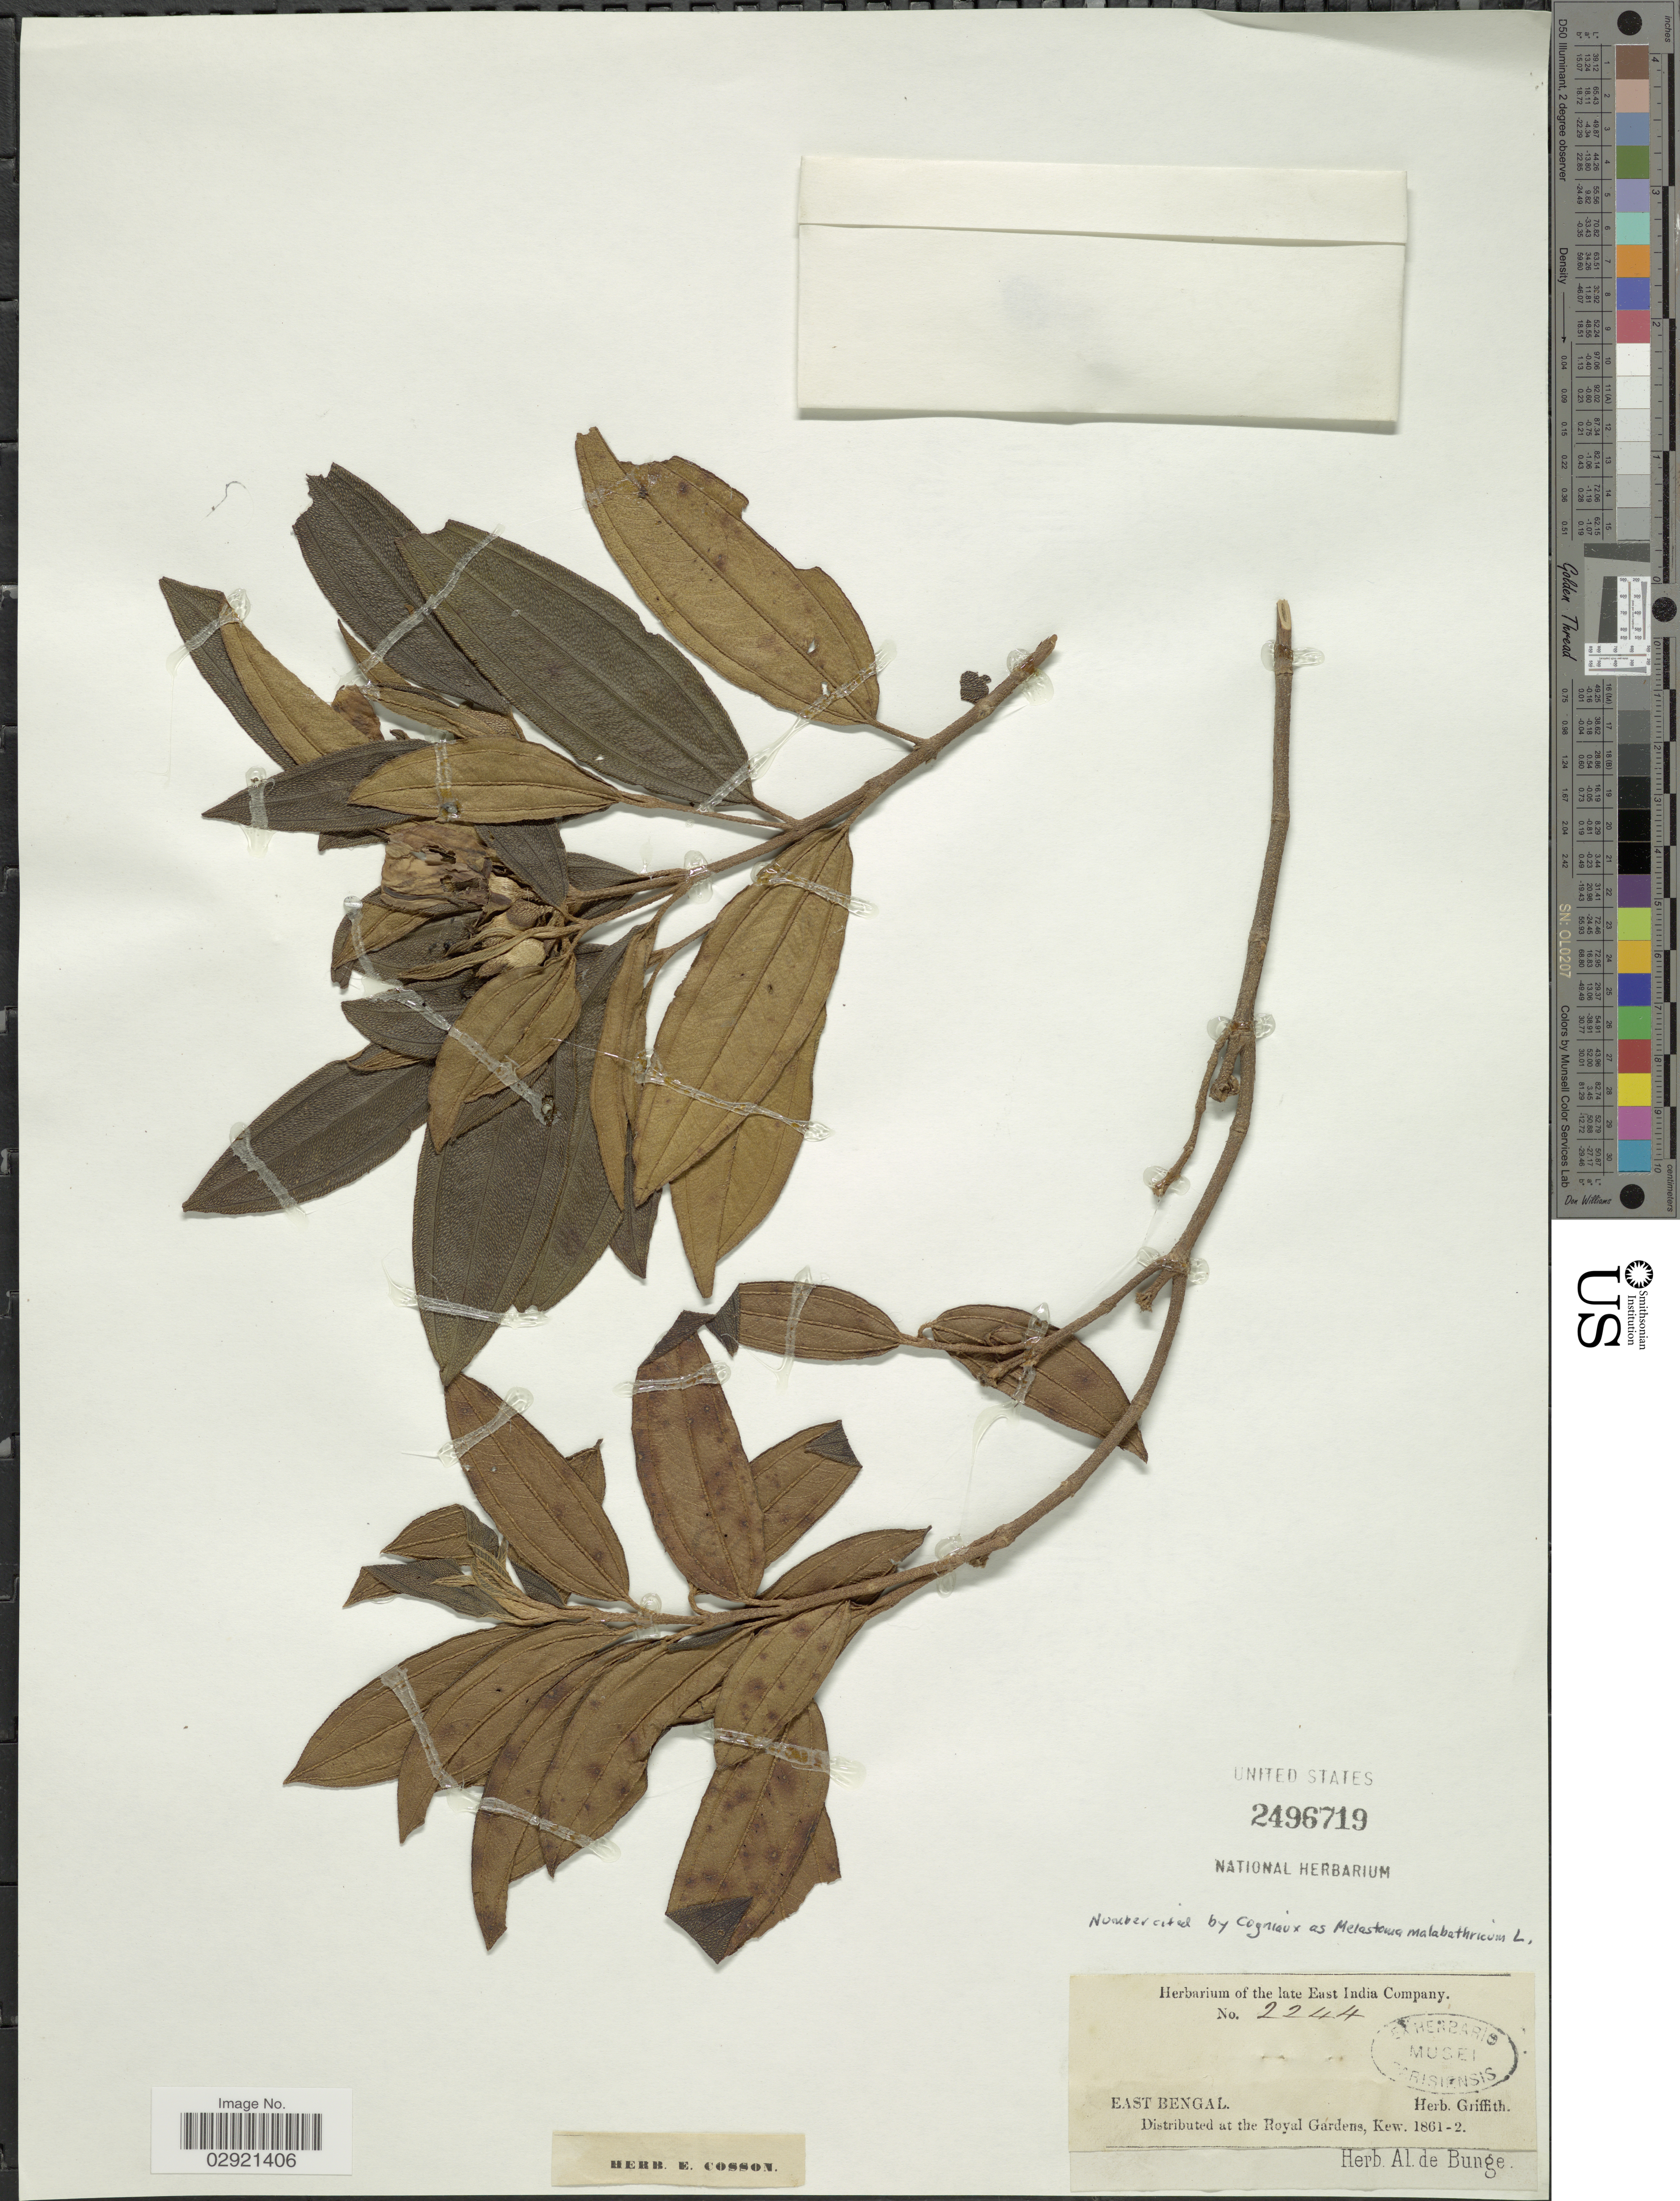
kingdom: Plantae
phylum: Tracheophyta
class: Magnoliopsida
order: Myrtales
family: Melastomataceae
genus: Melastoma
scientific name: Melastoma malabathricum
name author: L.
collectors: ex herb. Griffith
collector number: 2244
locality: East Bengal.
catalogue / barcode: US 2496719